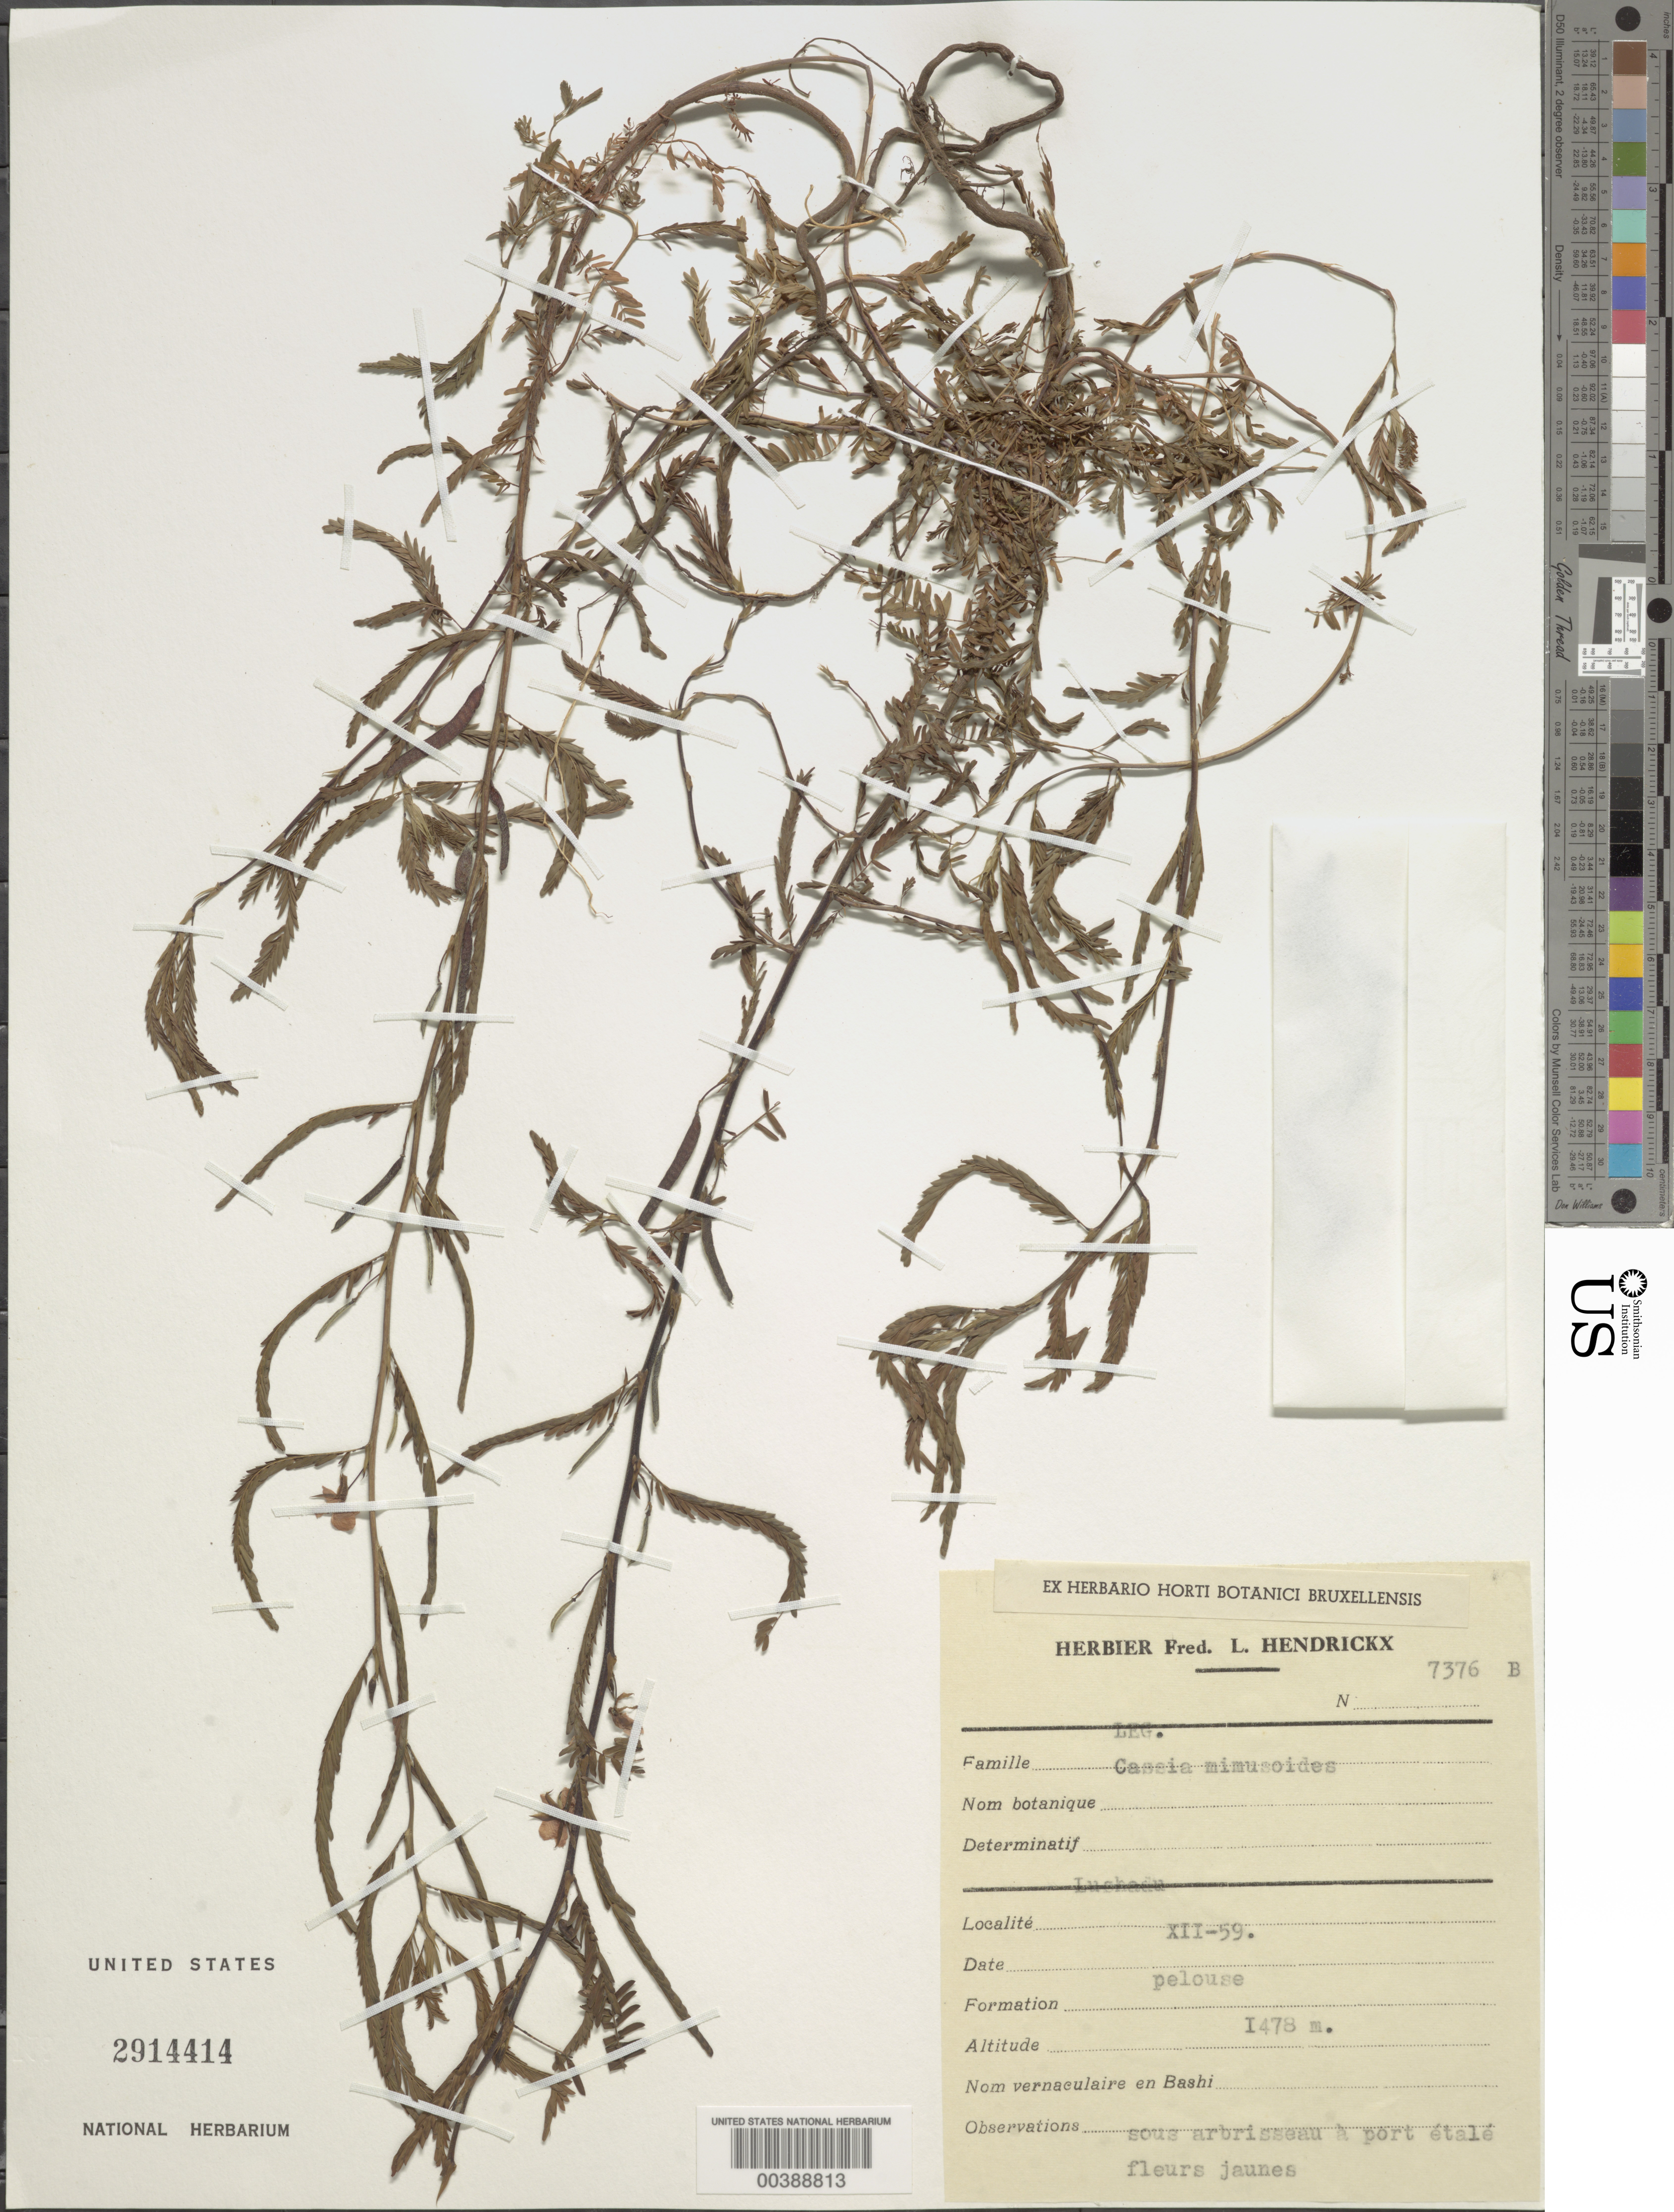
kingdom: Plantae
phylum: Tracheophyta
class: Magnoliopsida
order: Fabales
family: Fabaceae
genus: Chamaecrista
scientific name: Chamaecrista mimosoides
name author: (L.) Greene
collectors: L. Hendrickx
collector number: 7376b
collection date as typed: Dec 1959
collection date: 1959-12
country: Congo, Democratic Republic of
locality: Lushadu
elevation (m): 1478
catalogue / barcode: US 2914414